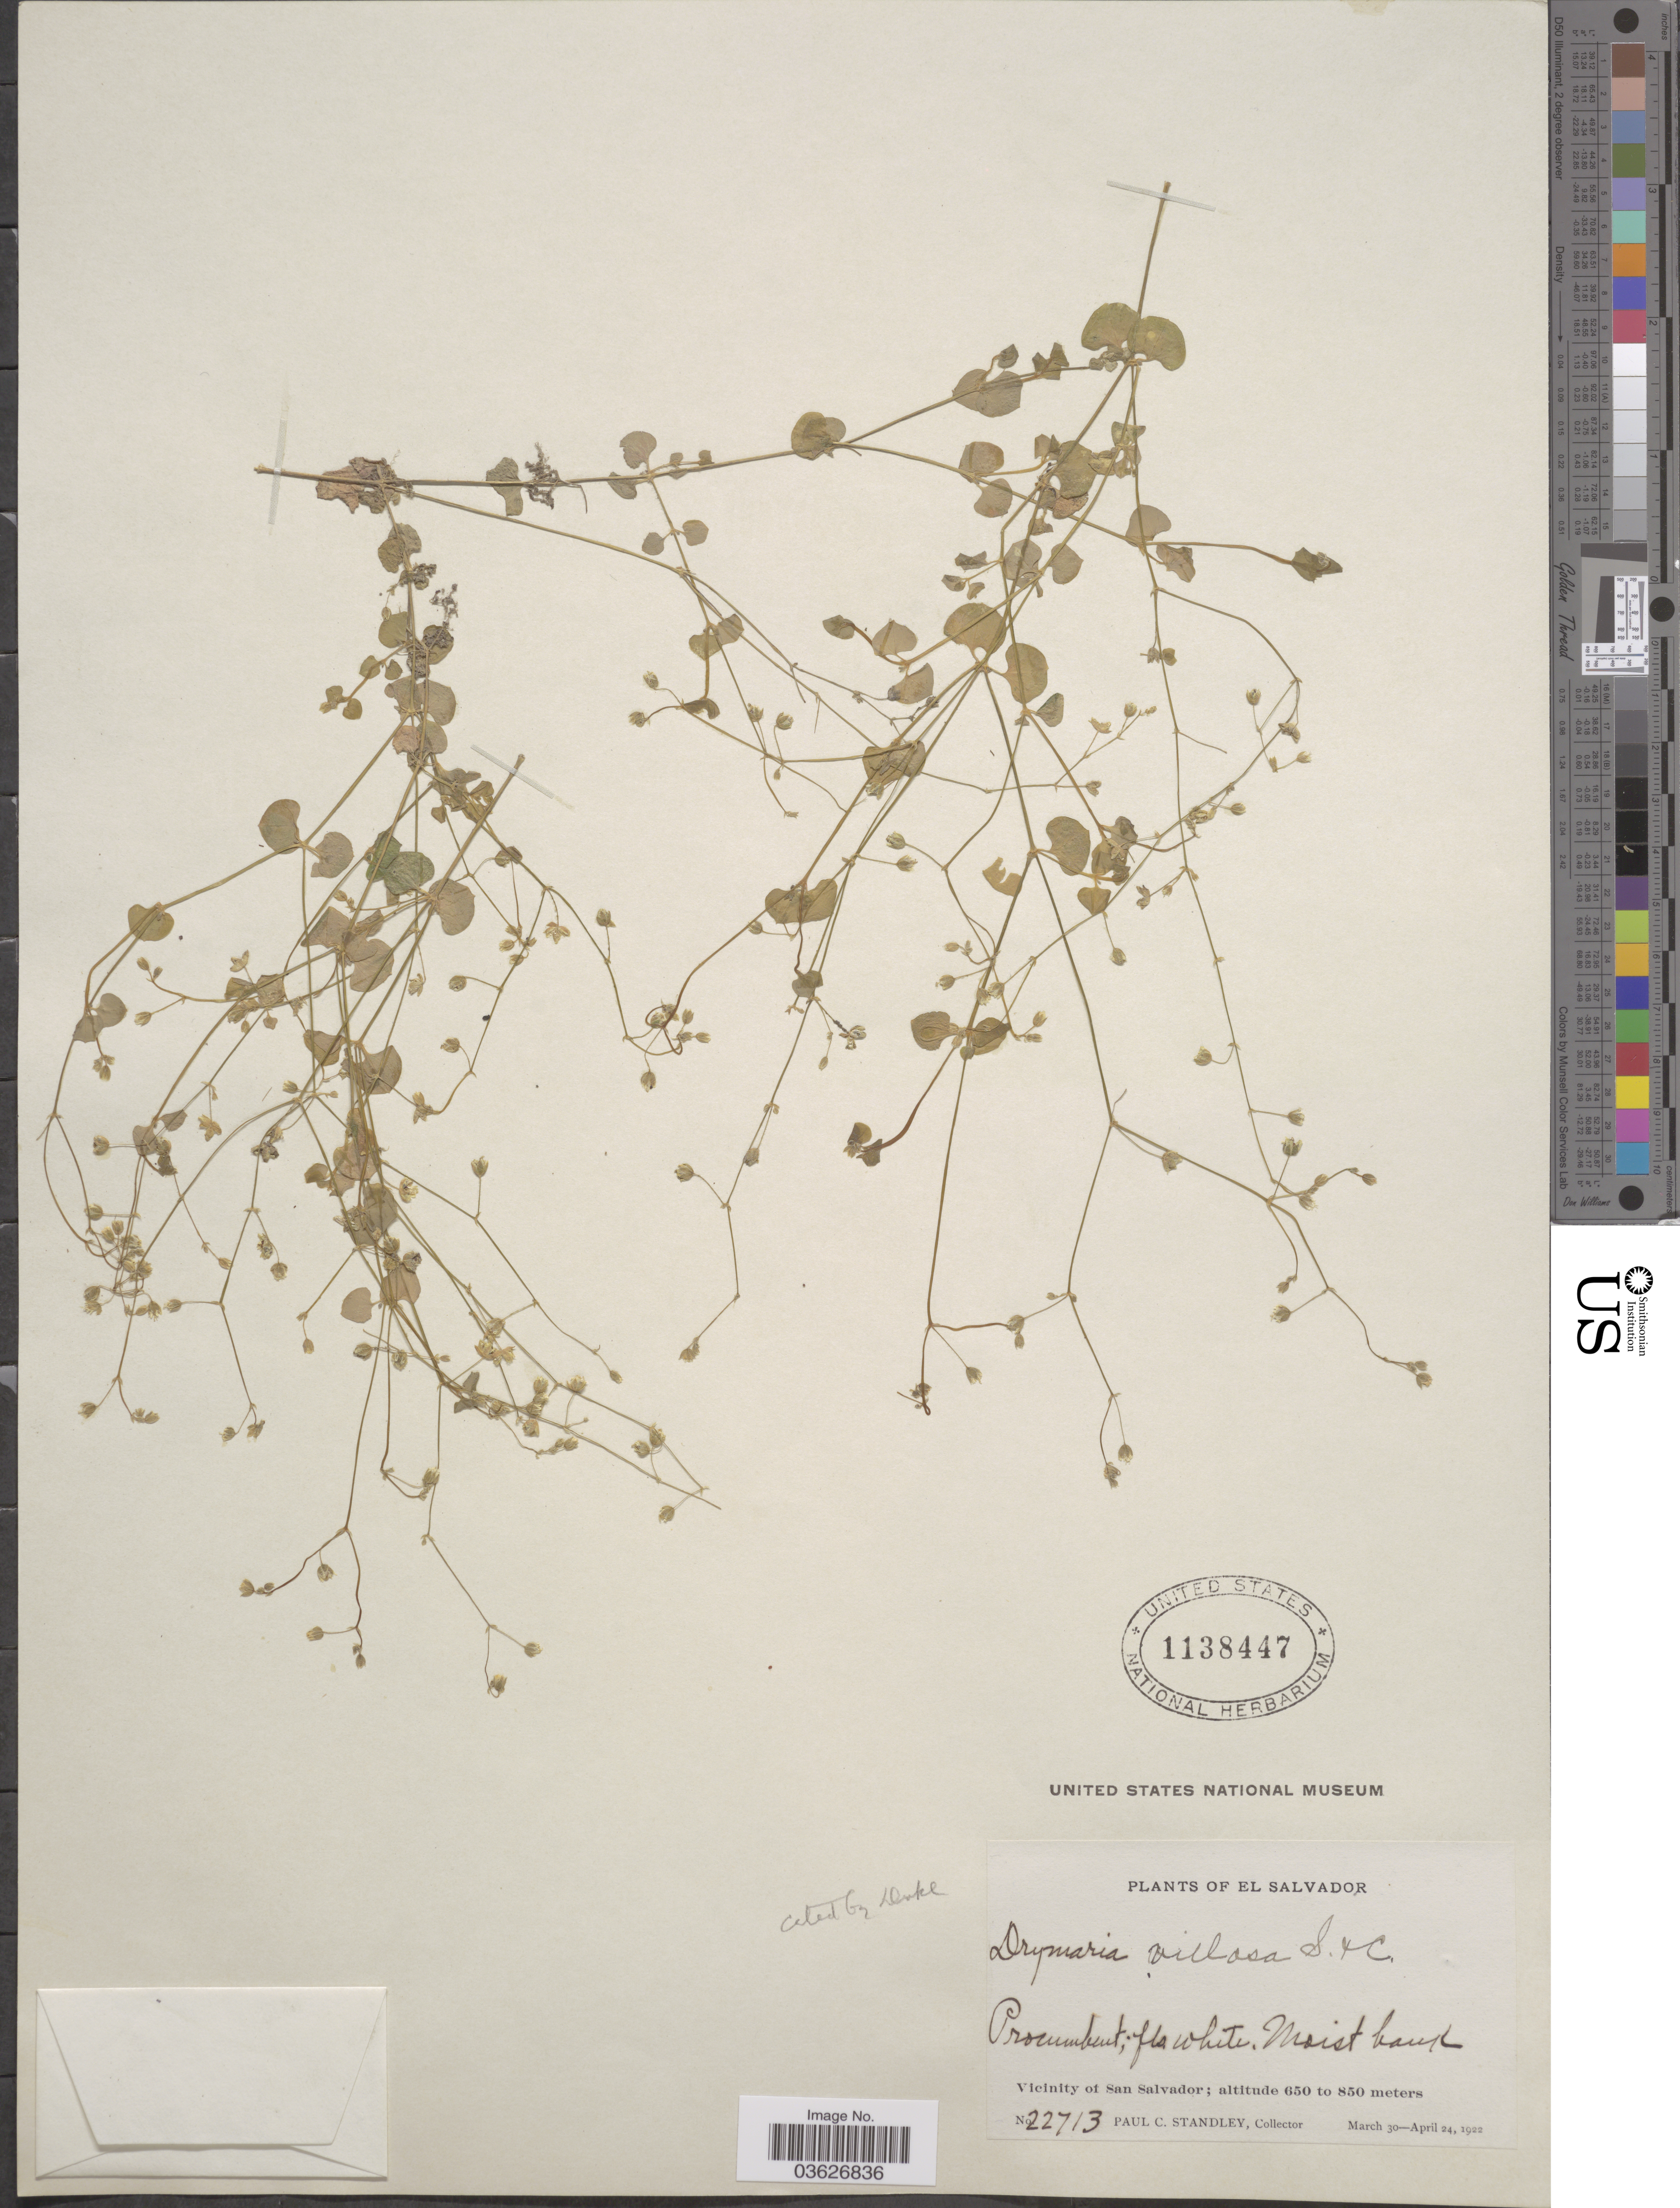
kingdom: Plantae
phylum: Tracheophyta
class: Magnoliopsida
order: Caryophyllales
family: Caryophyllaceae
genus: Drymaria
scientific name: Drymaria villosa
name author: Cham. & Schltdl.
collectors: P. C. Standley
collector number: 22713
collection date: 1922-03-30/1922-04-24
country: El Salvador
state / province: San Salvador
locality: Vicinity of San Salvador.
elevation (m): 650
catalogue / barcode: US 1138447